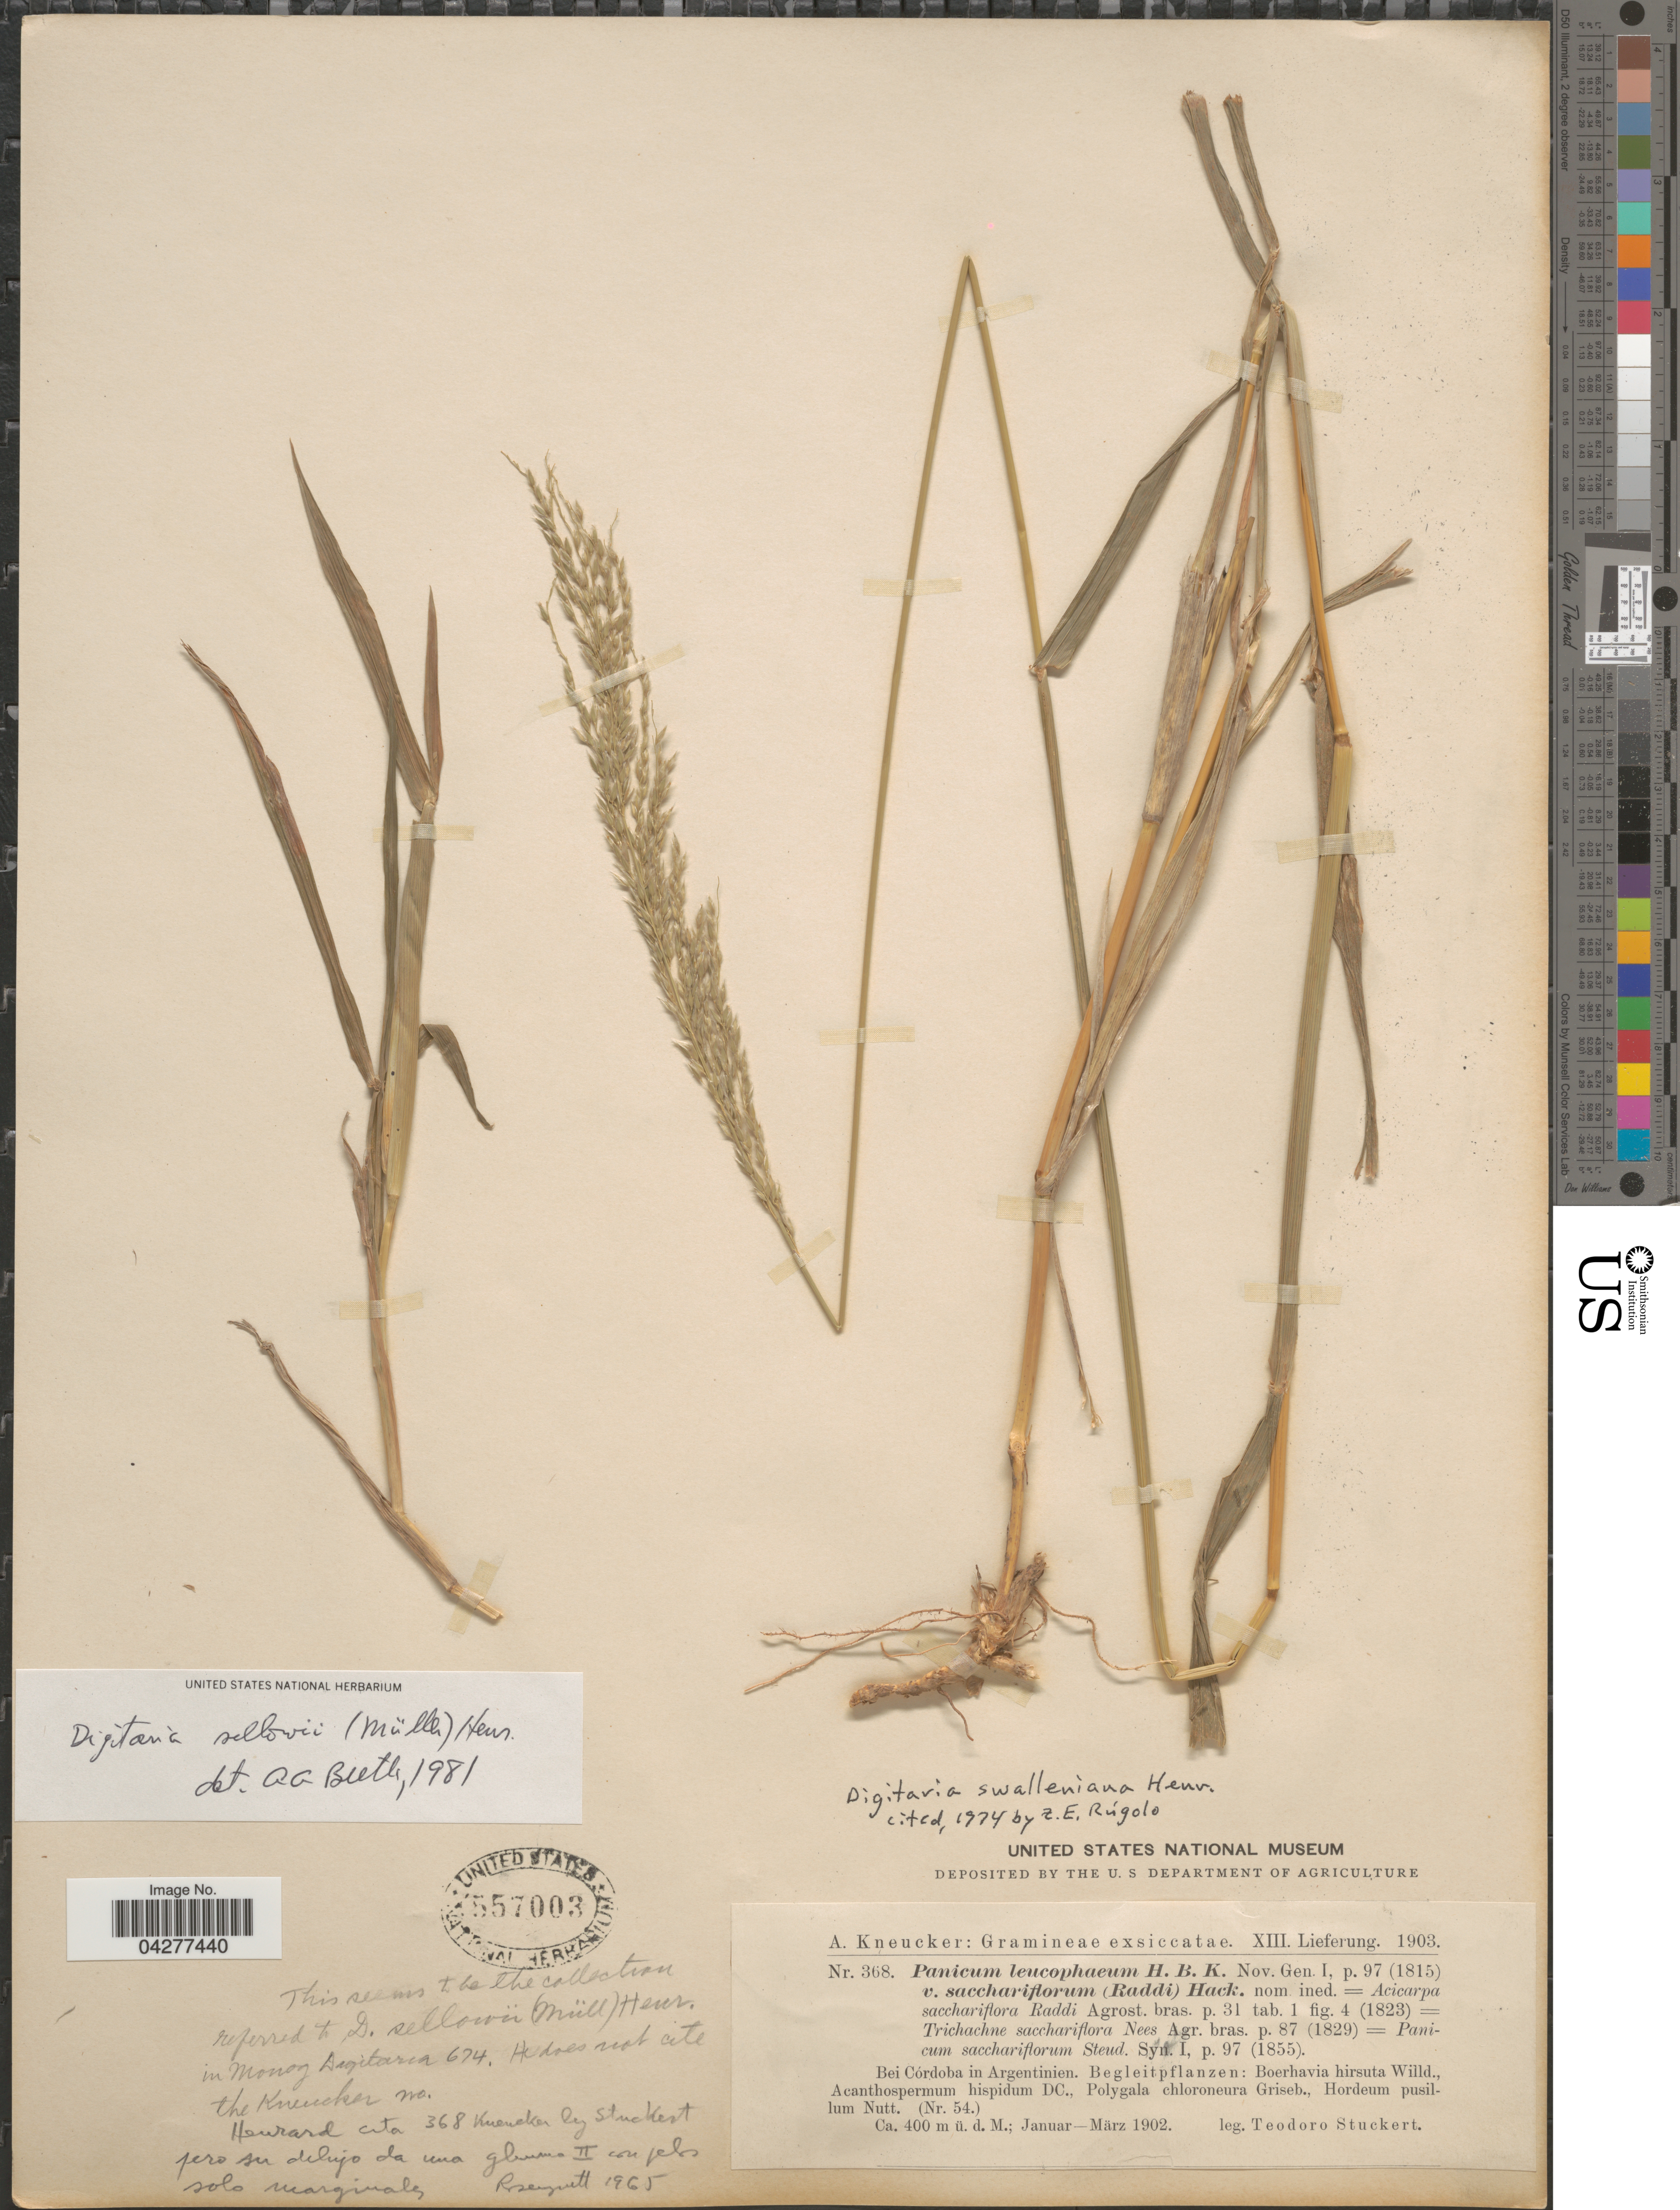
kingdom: Plantae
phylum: Tracheophyta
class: Liliopsida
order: Poales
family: Poaceae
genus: Digitaria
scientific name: Digitaria sellowii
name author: (Müll. Hal.) Henr.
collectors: T. Stuckert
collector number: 368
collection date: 1902-01/1902-03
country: Argentina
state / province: Cordoba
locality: Bei Córdoba in Argentinien.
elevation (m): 400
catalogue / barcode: US 557003